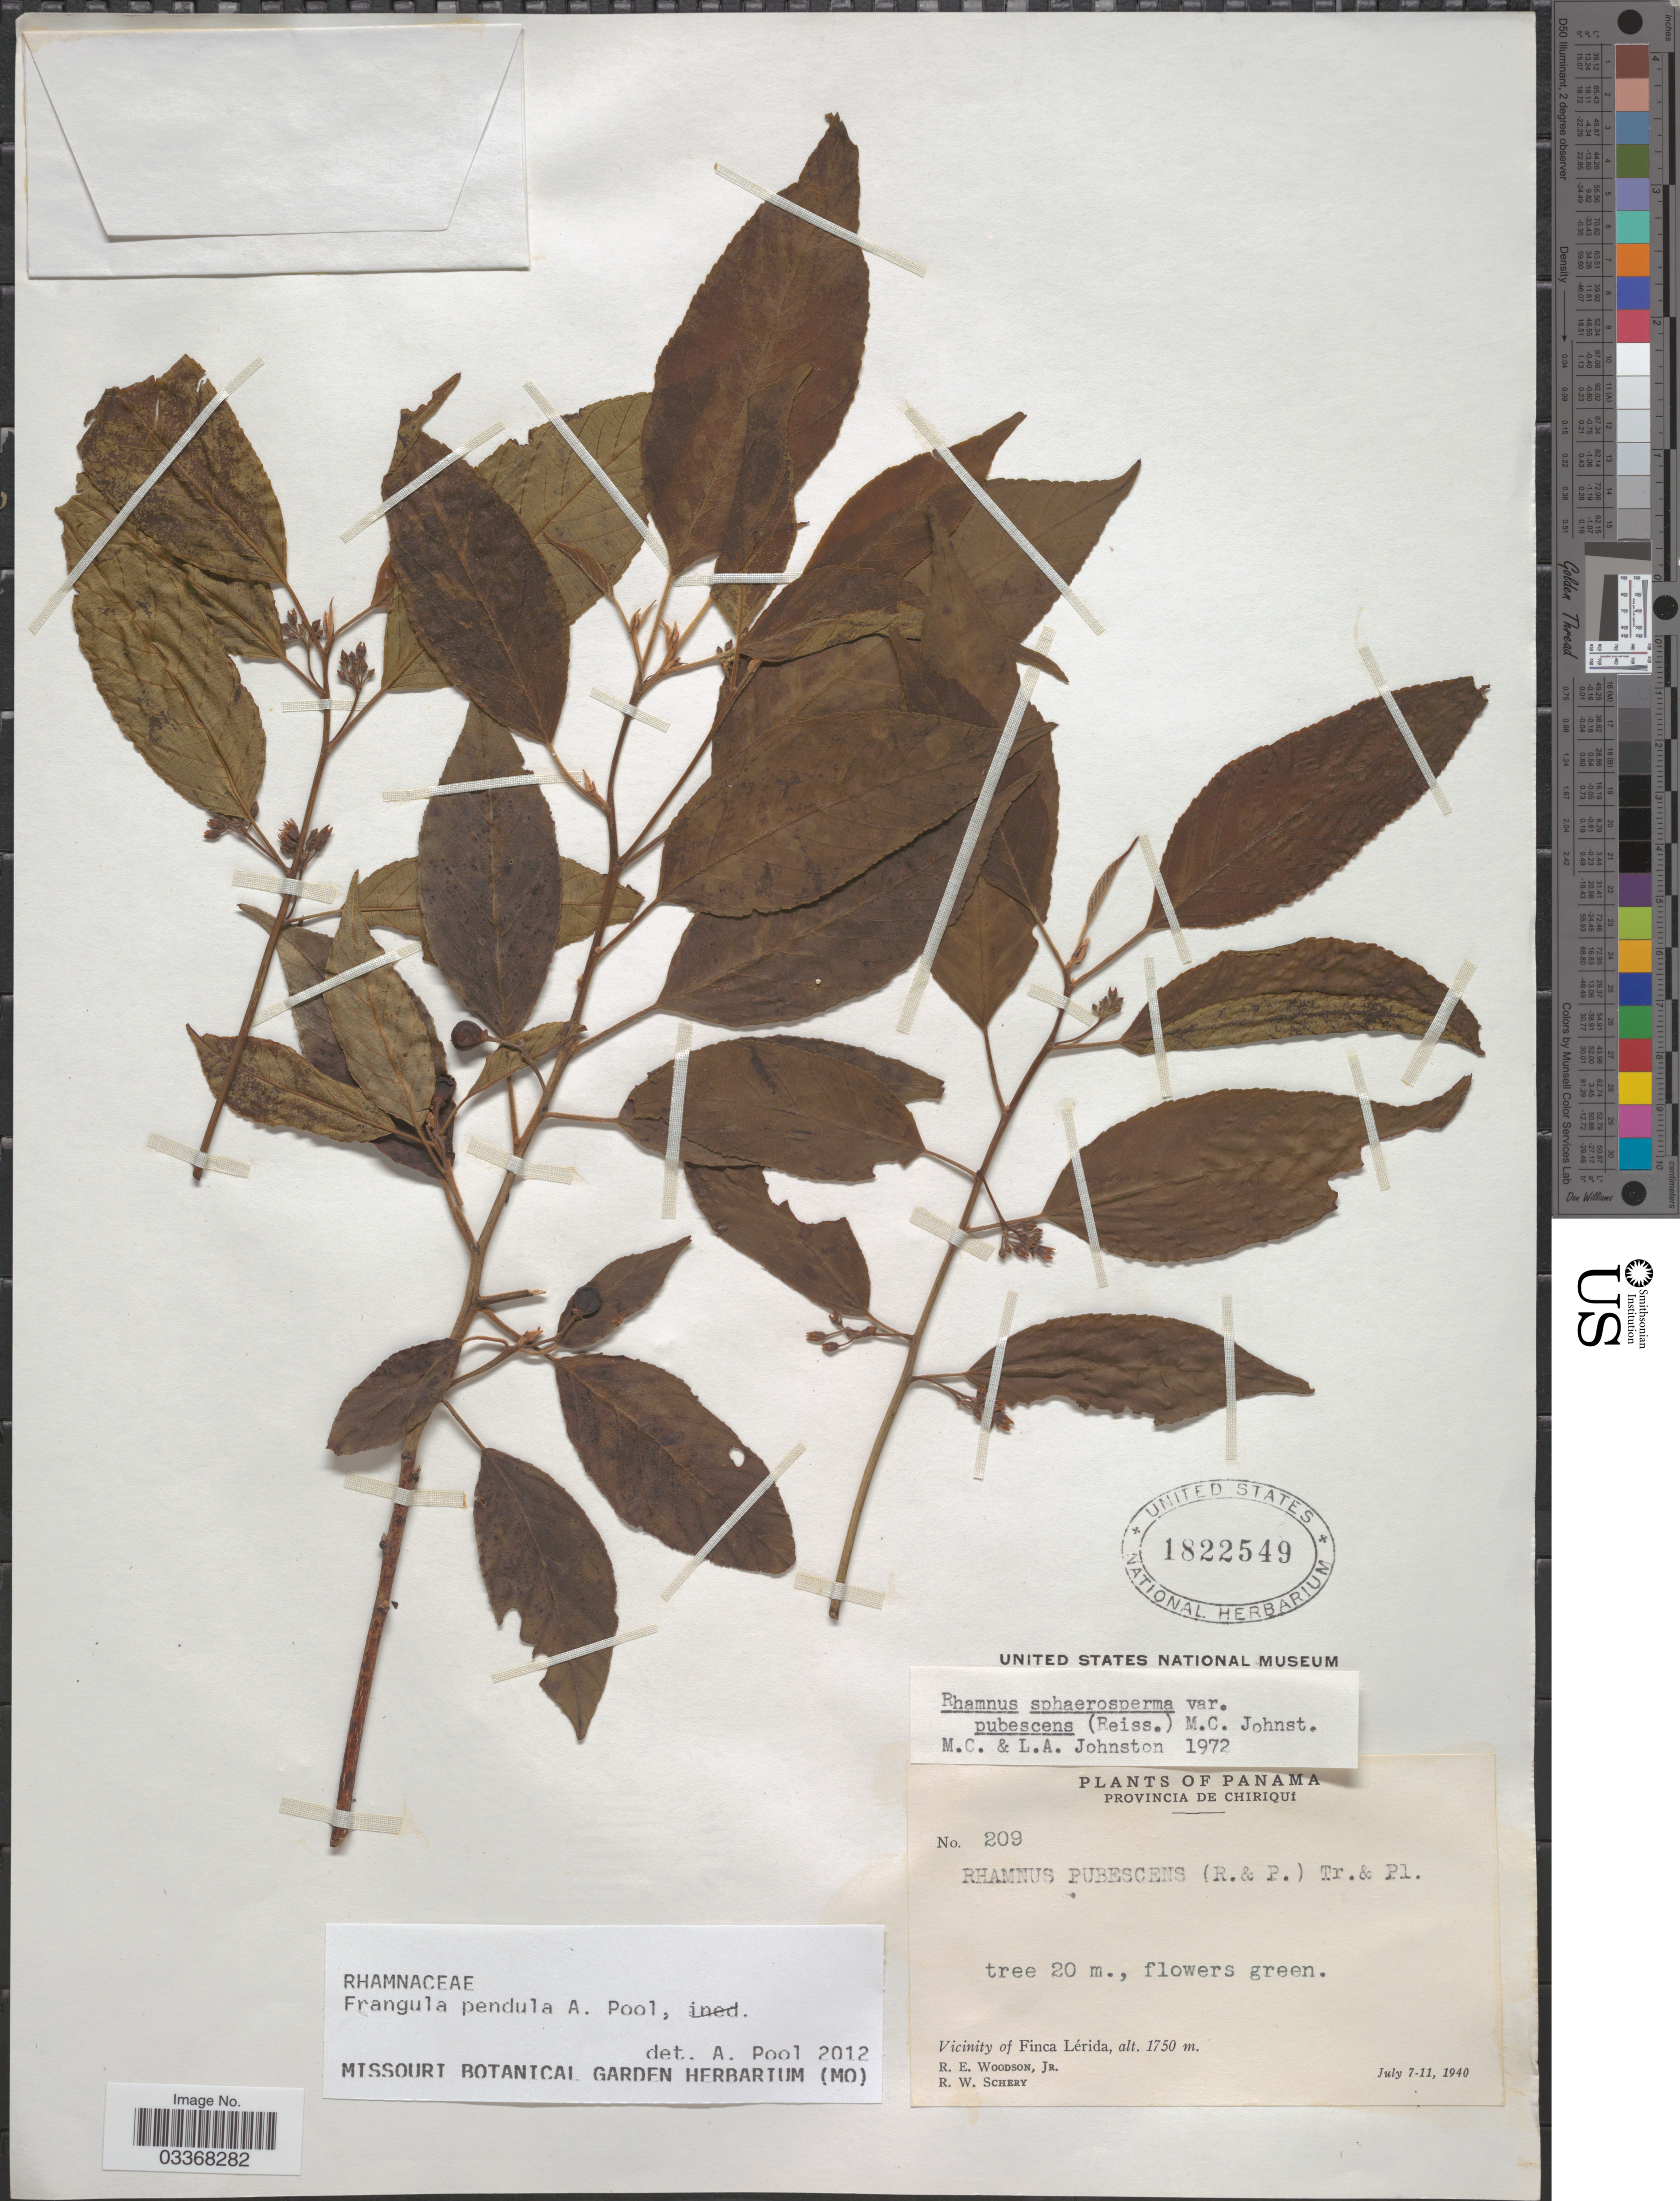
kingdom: Plantae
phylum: Tracheophyta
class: Magnoliopsida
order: Rosales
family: Rhamnaceae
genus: Frangula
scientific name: Frangula pendula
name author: A. Pool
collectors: R. E. Woodson & R. W. Schery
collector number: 209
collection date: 1940-07-07/1940-07-11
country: Panama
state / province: Chiriqui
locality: Vicinity of Finca Lérida.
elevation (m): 1750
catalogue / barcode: US 1822549